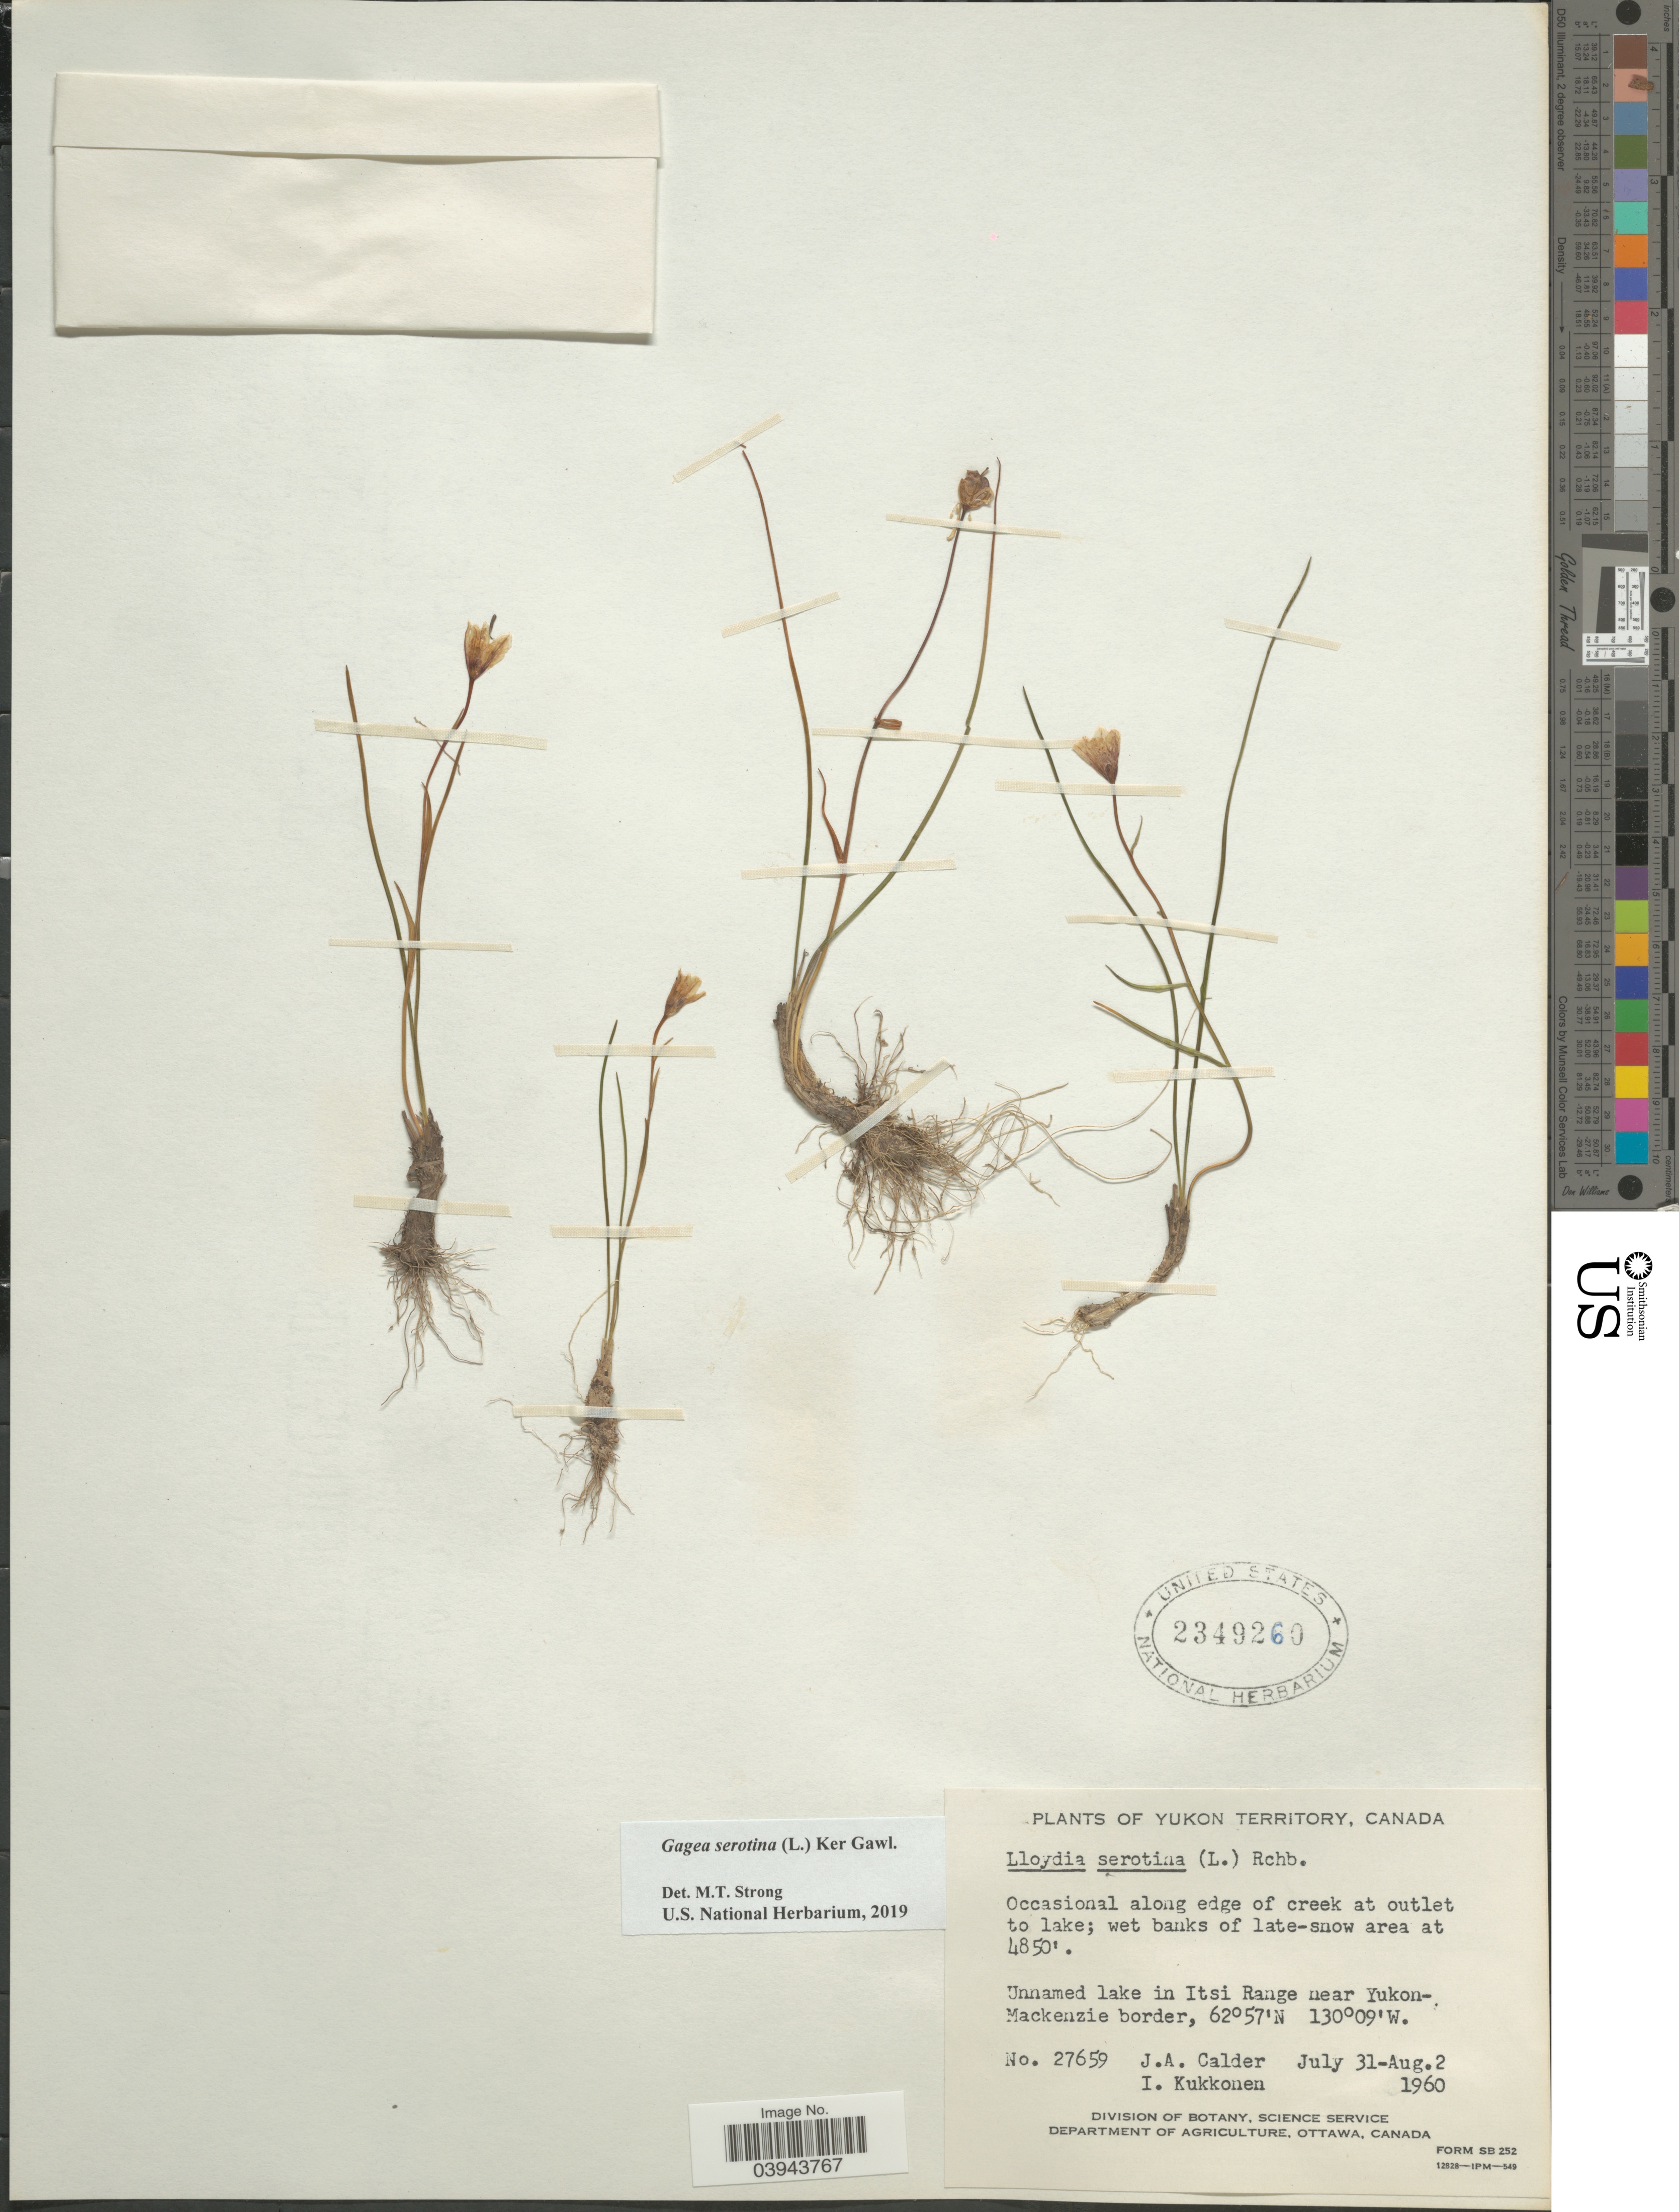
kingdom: Plantae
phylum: Tracheophyta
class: Liliopsida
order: Liliales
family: Liliaceae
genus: Lloydia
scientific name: Lloydia serotina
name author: (L.) Salisb. ex Rchb.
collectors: J. A. Calder & I. Kukkonen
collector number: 27659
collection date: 1960-07-31/1960-08-02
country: Canada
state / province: Yukon Territory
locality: Unnamed lake in Itsi Range near Yukon-Mackenzie border.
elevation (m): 1478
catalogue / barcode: US 2349260